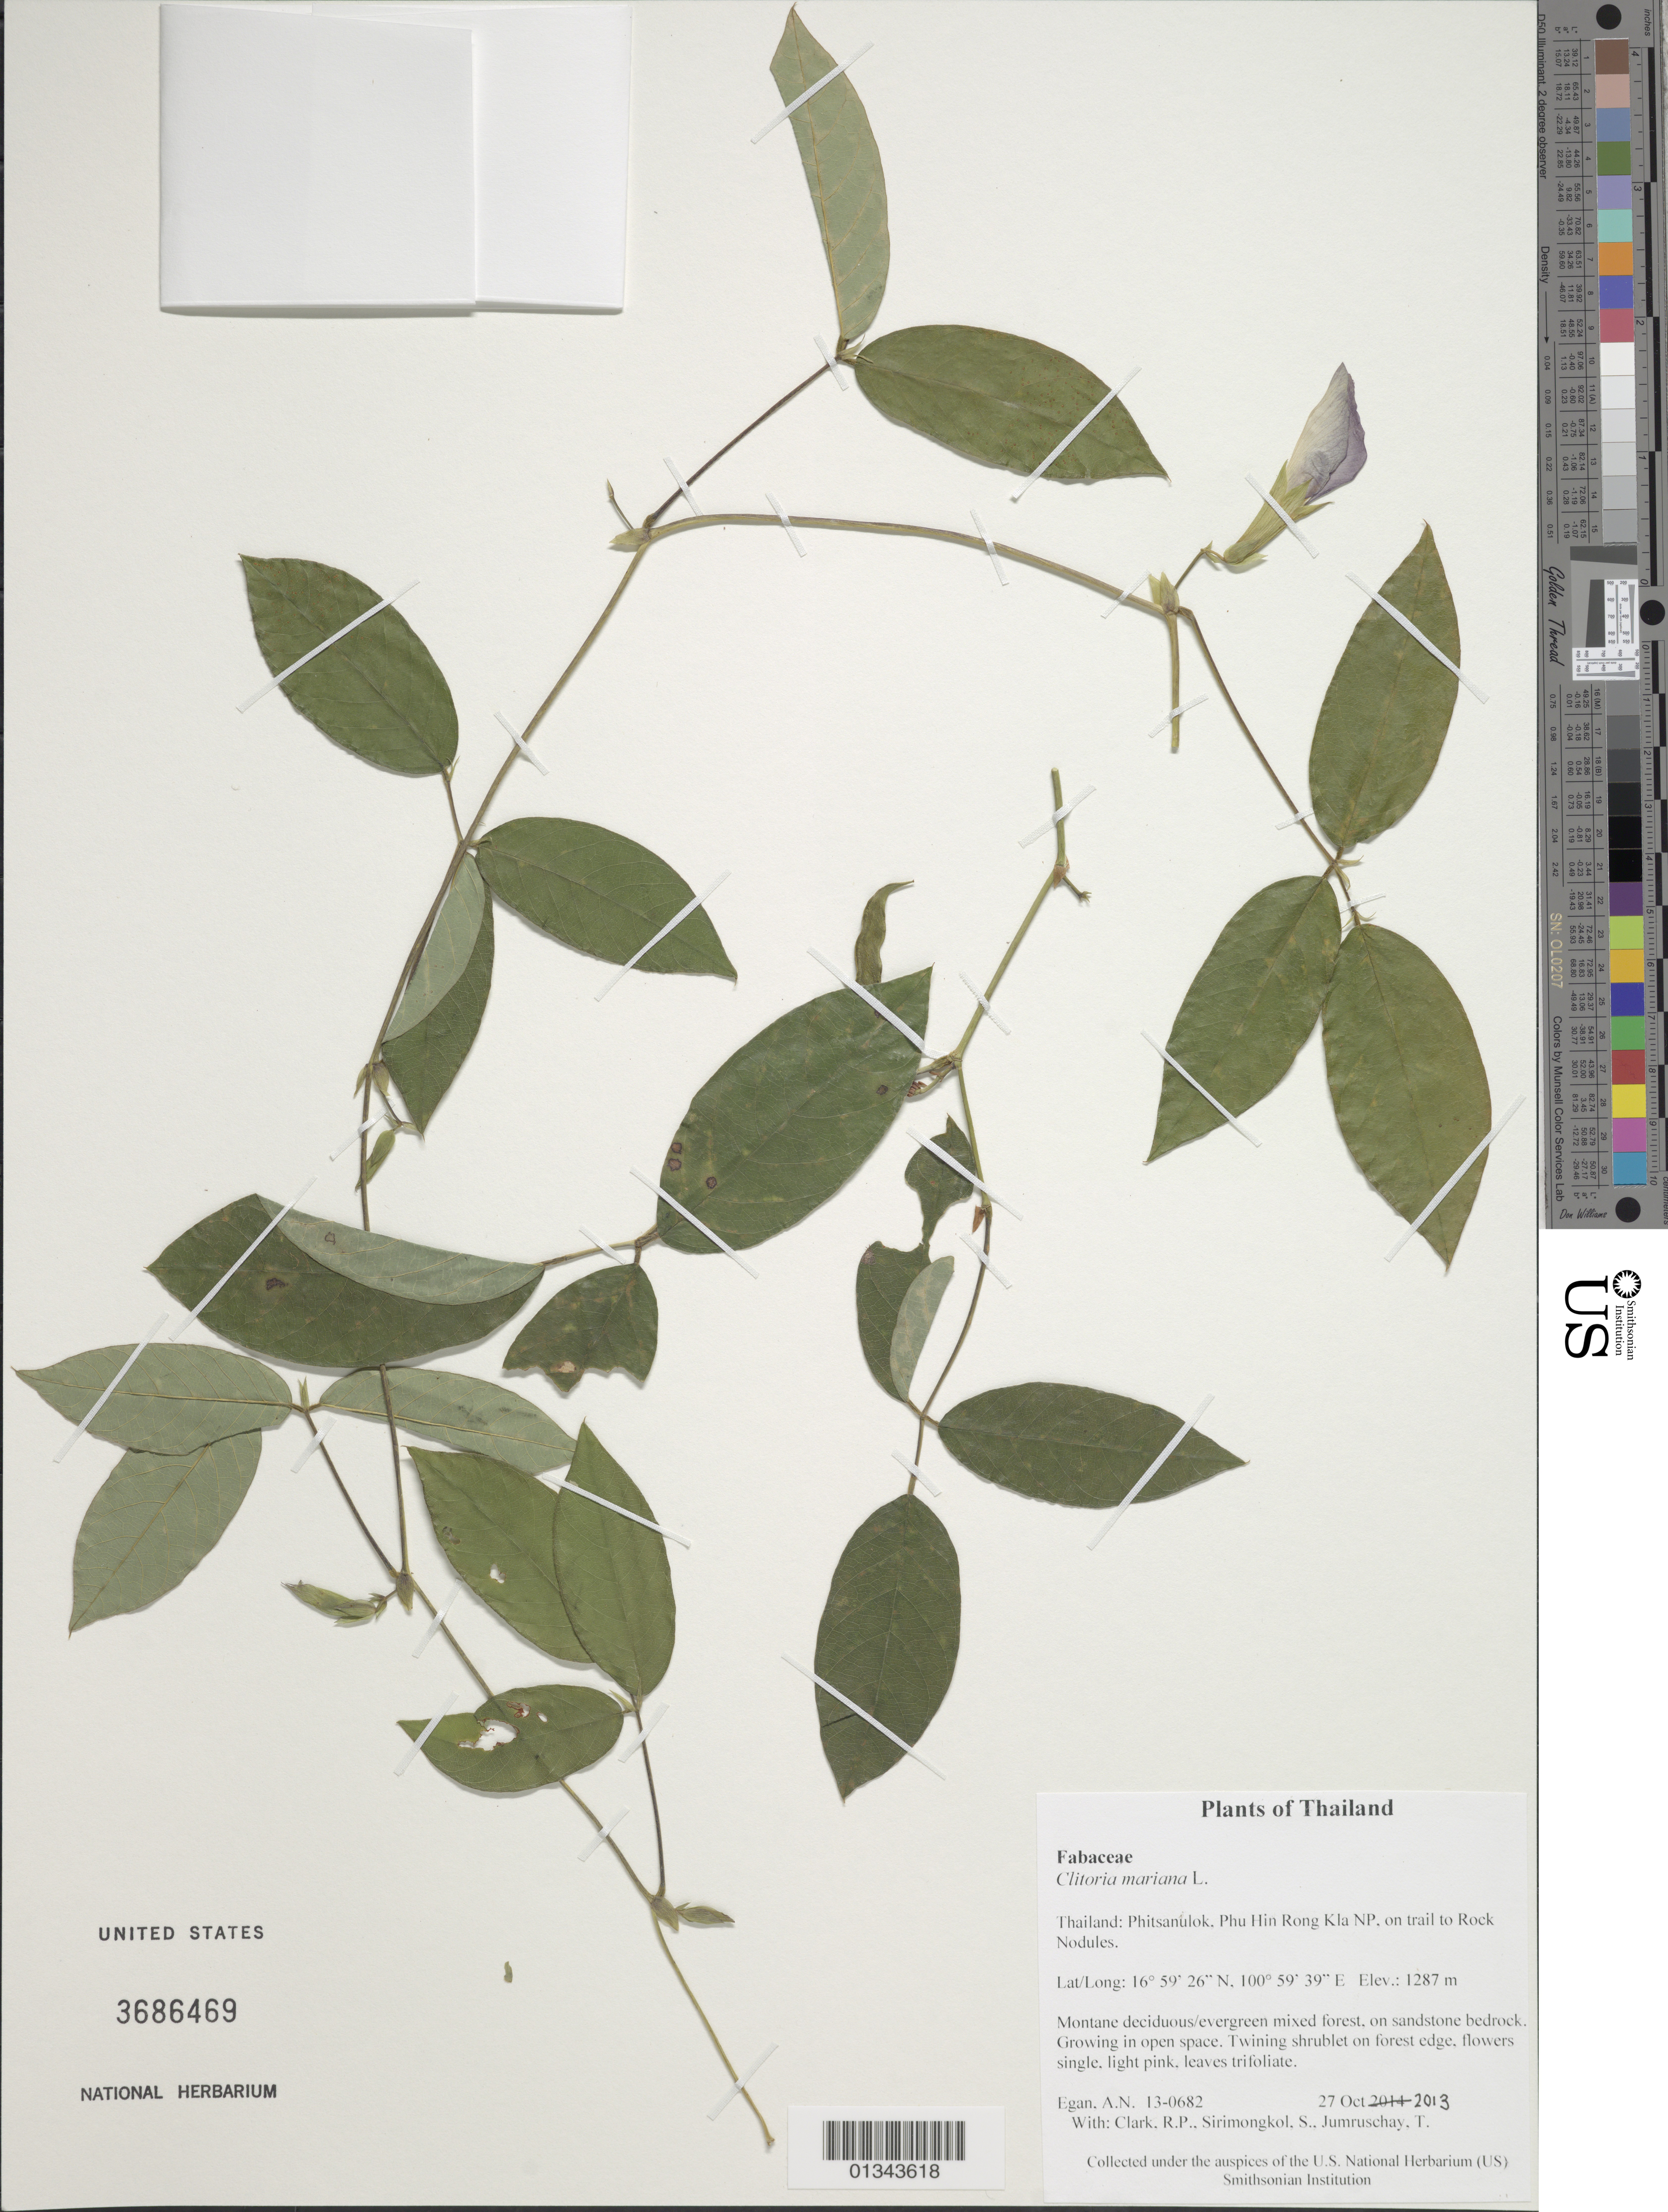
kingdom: Plantae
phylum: Tracheophyta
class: Magnoliopsida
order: Fabales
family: Fabaceae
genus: Clitoria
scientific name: Clitoria mariana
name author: L.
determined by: Egan, Ashley N., (US), Smithsonian Institution - National Museum of Natural History (UNITED STATES)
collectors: A. N. Egan, R. P. Clark, S. Sirimongkol & T. Jumruschay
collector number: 13-0682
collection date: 2013-10-27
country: Thailand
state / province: Phitsanulok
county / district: Nakhon Thai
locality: Phu Hin Rong Kla NP, on trail to Rock Nodules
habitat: Montane deciduous/evergreen mixed forest, on sandstone bedrock. Growing in open space.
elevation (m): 1287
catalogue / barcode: US 3686469